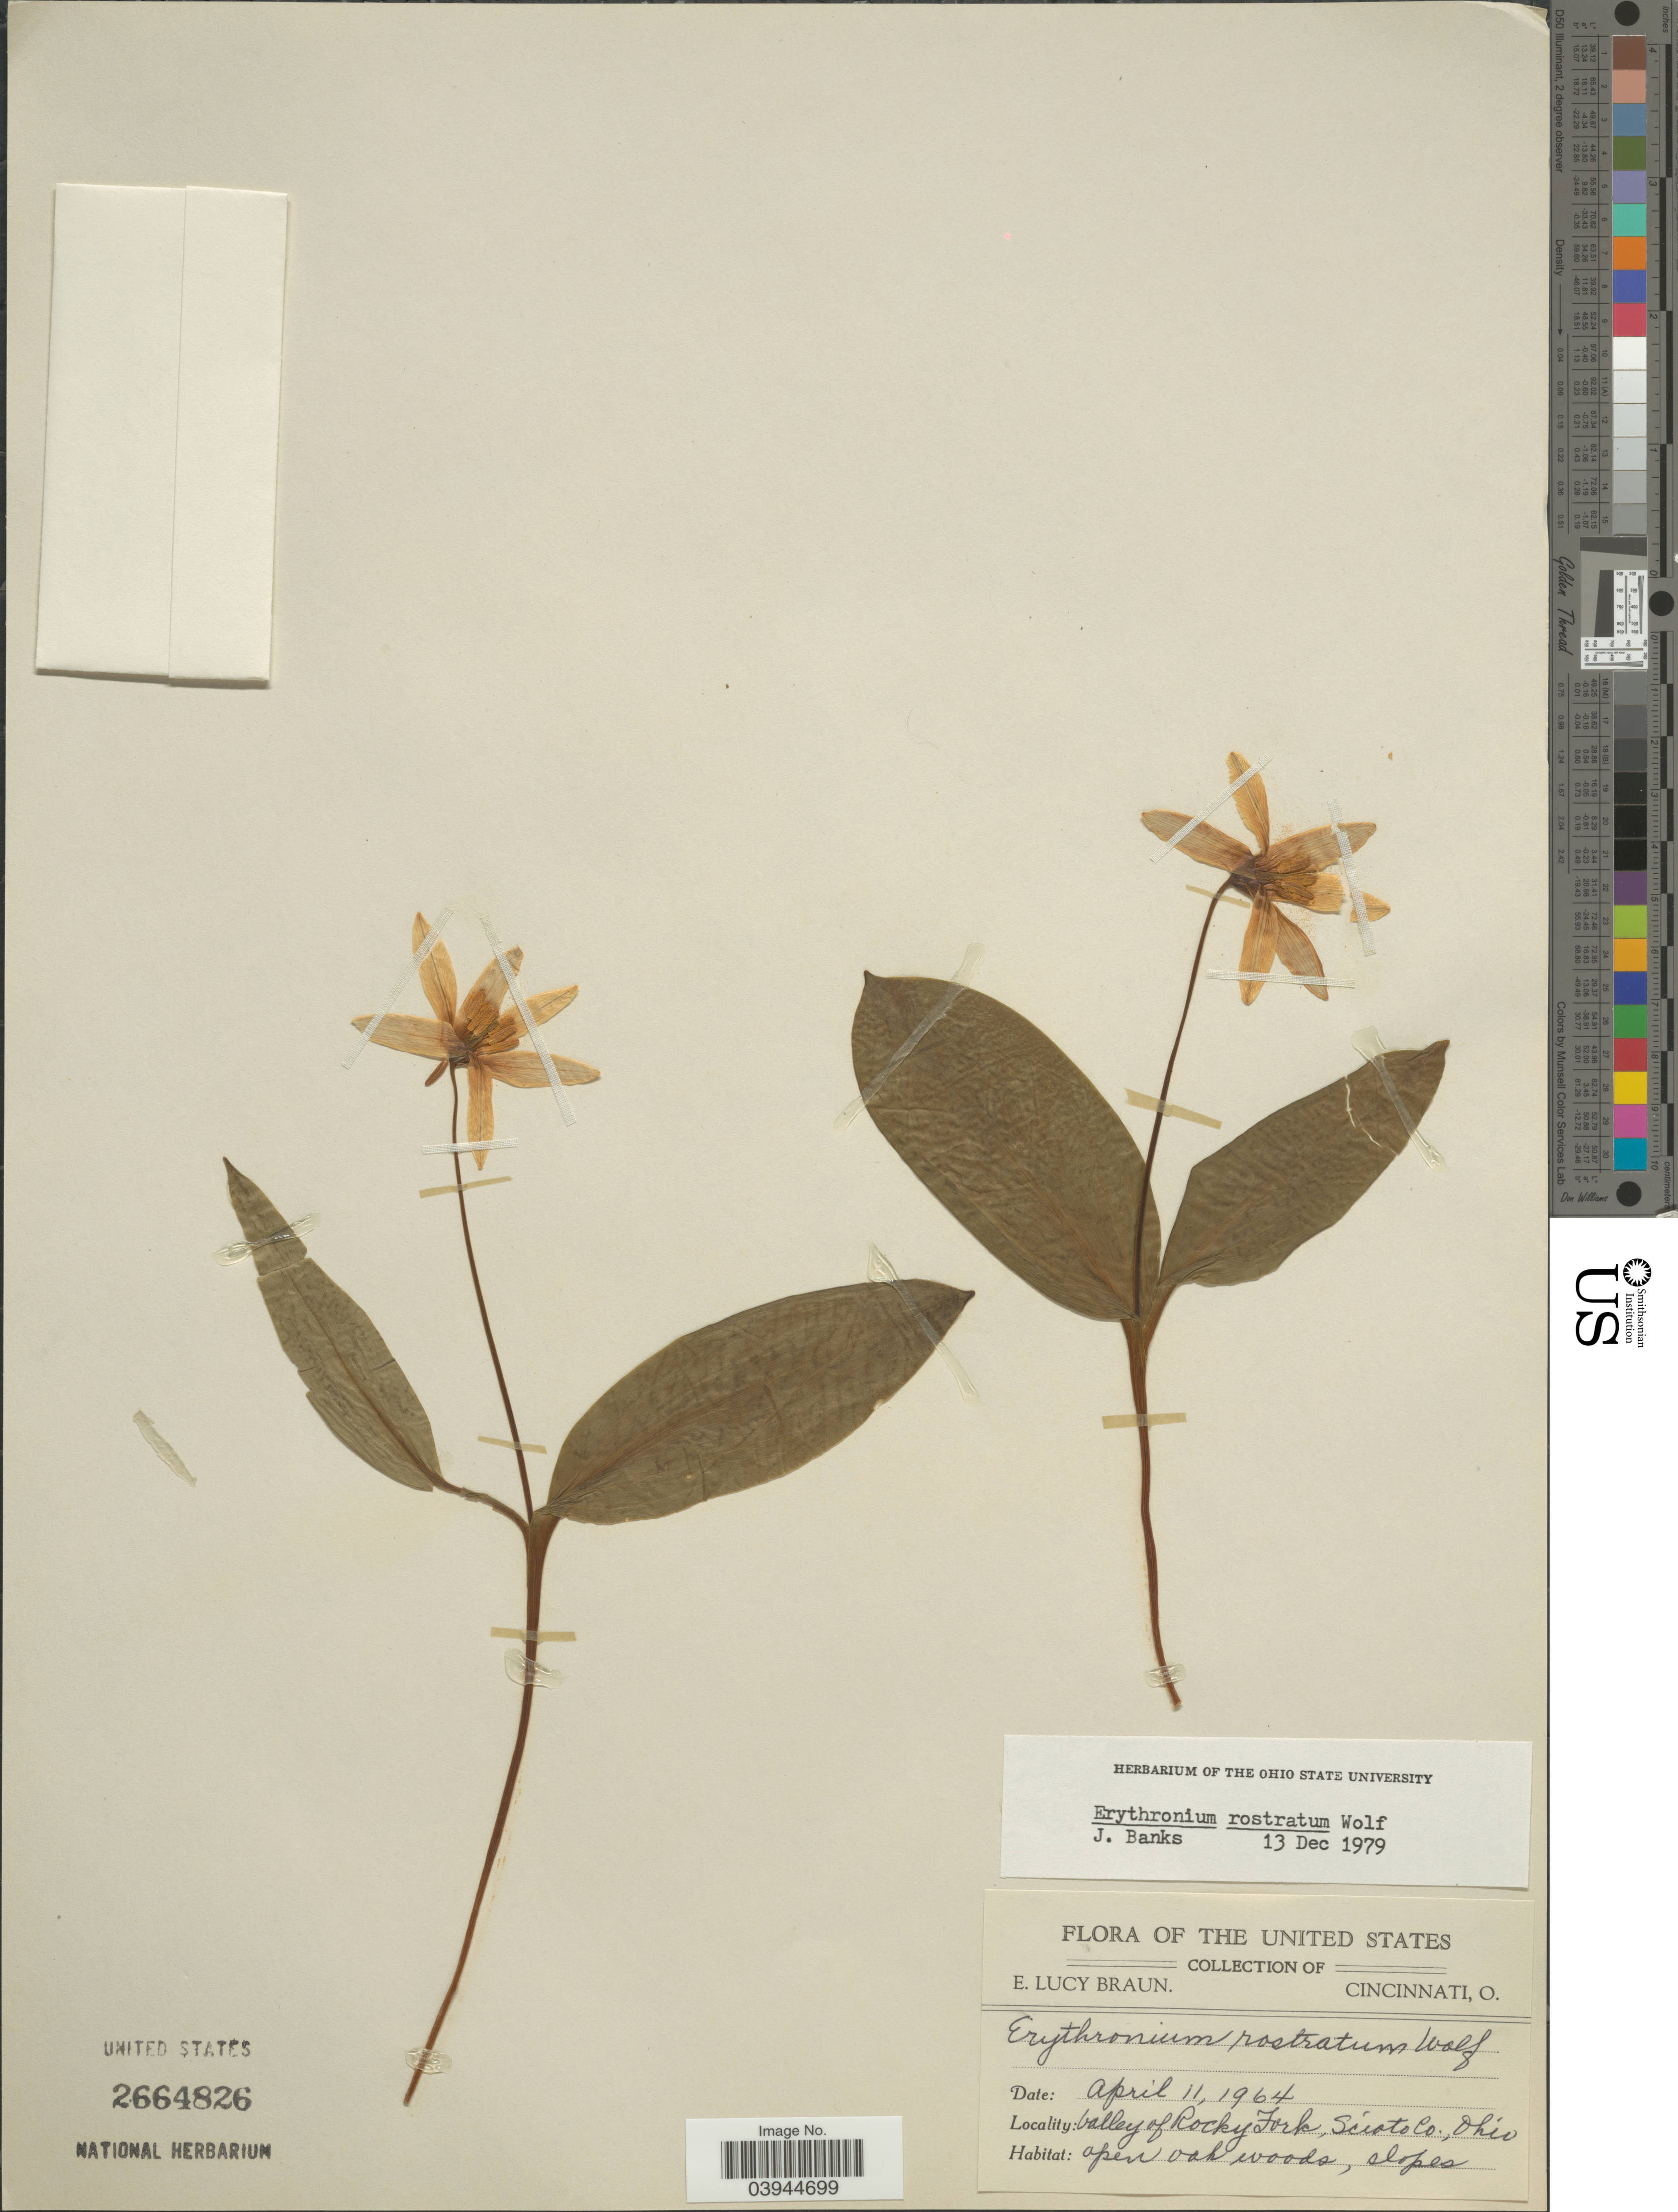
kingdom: Plantae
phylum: Tracheophyta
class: Liliopsida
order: Liliales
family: Liliaceae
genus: Erythronium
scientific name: Erythronium rostratum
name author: W. Wolf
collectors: E. L. Braun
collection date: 1964-04-11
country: United States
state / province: Ohio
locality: Valley of Rocky Fork, Scioto Co.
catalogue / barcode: US 2664826